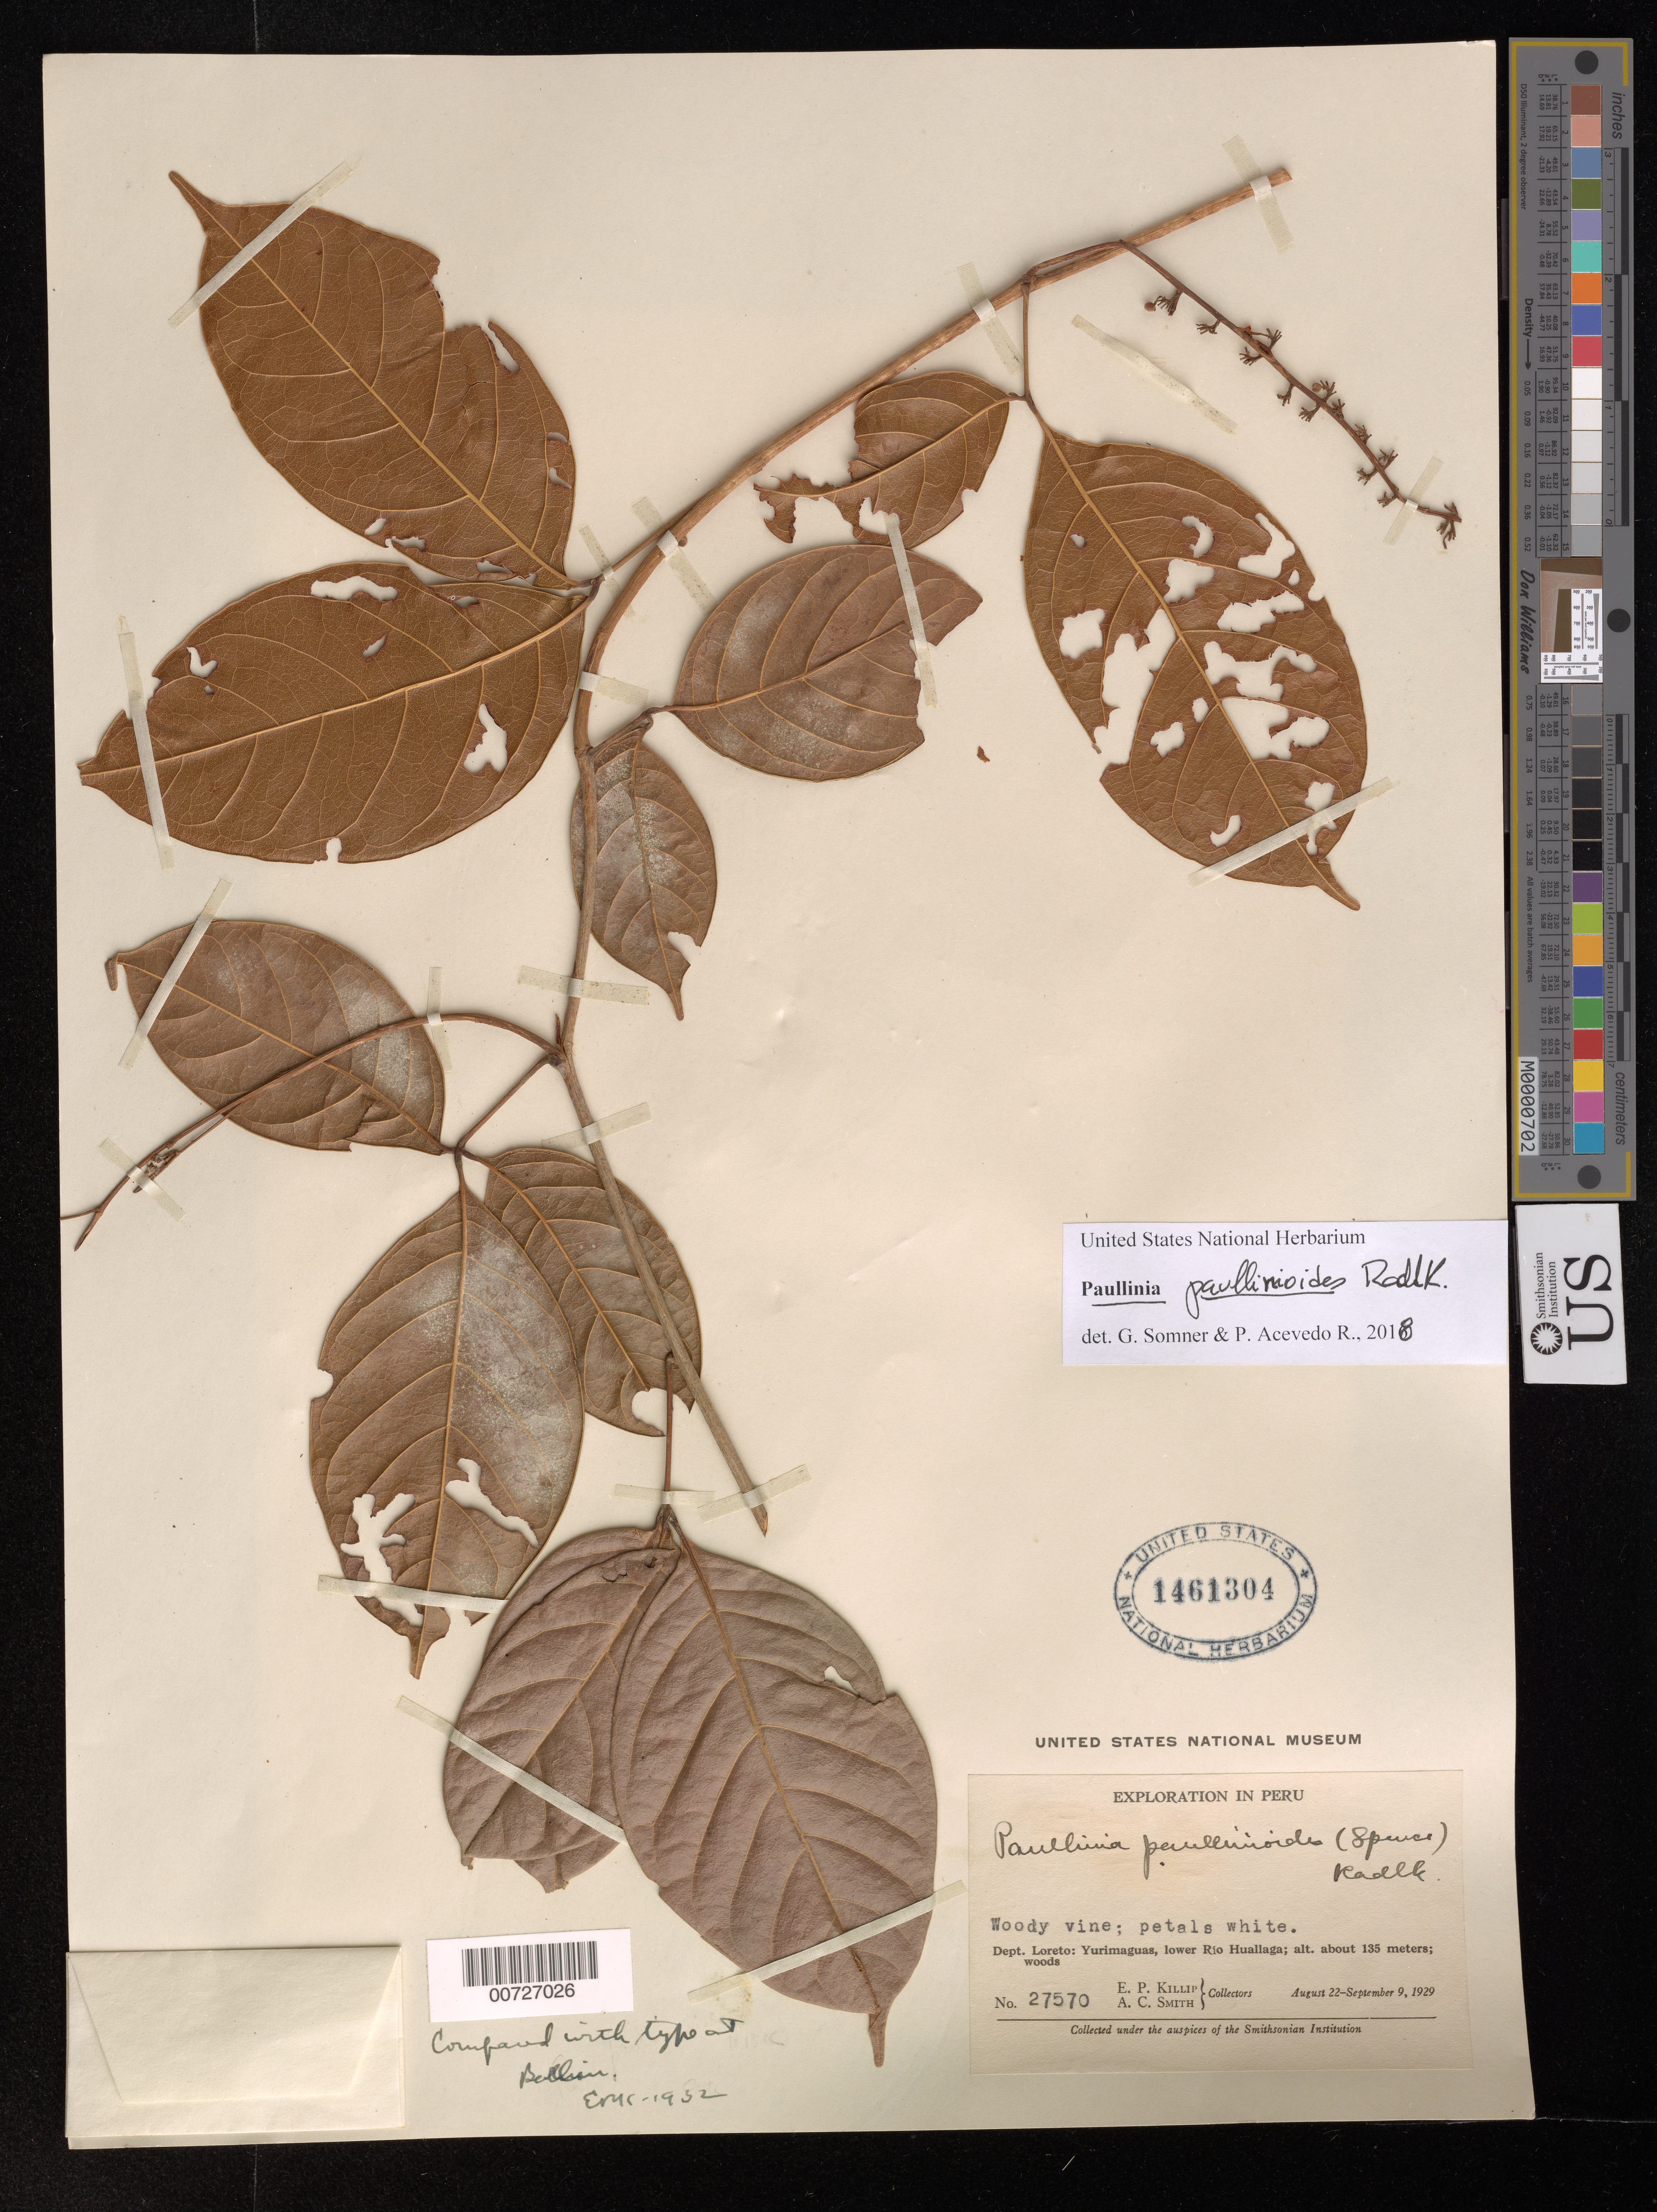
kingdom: Plantae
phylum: Tracheophyta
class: Magnoliopsida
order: Sapindales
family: Sapindaceae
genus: Paullinia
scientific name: Paullinia paullinioides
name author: Radlk.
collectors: E. P. Killip & A. C. Smith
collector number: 27570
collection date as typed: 22 Aug 1929 to 09 Sep 1929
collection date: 1929-08-22/1929-09-09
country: Peru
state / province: Loreto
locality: Yurimaguas, lower Rio Huallaga.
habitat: Woods.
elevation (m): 135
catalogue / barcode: US 1461304